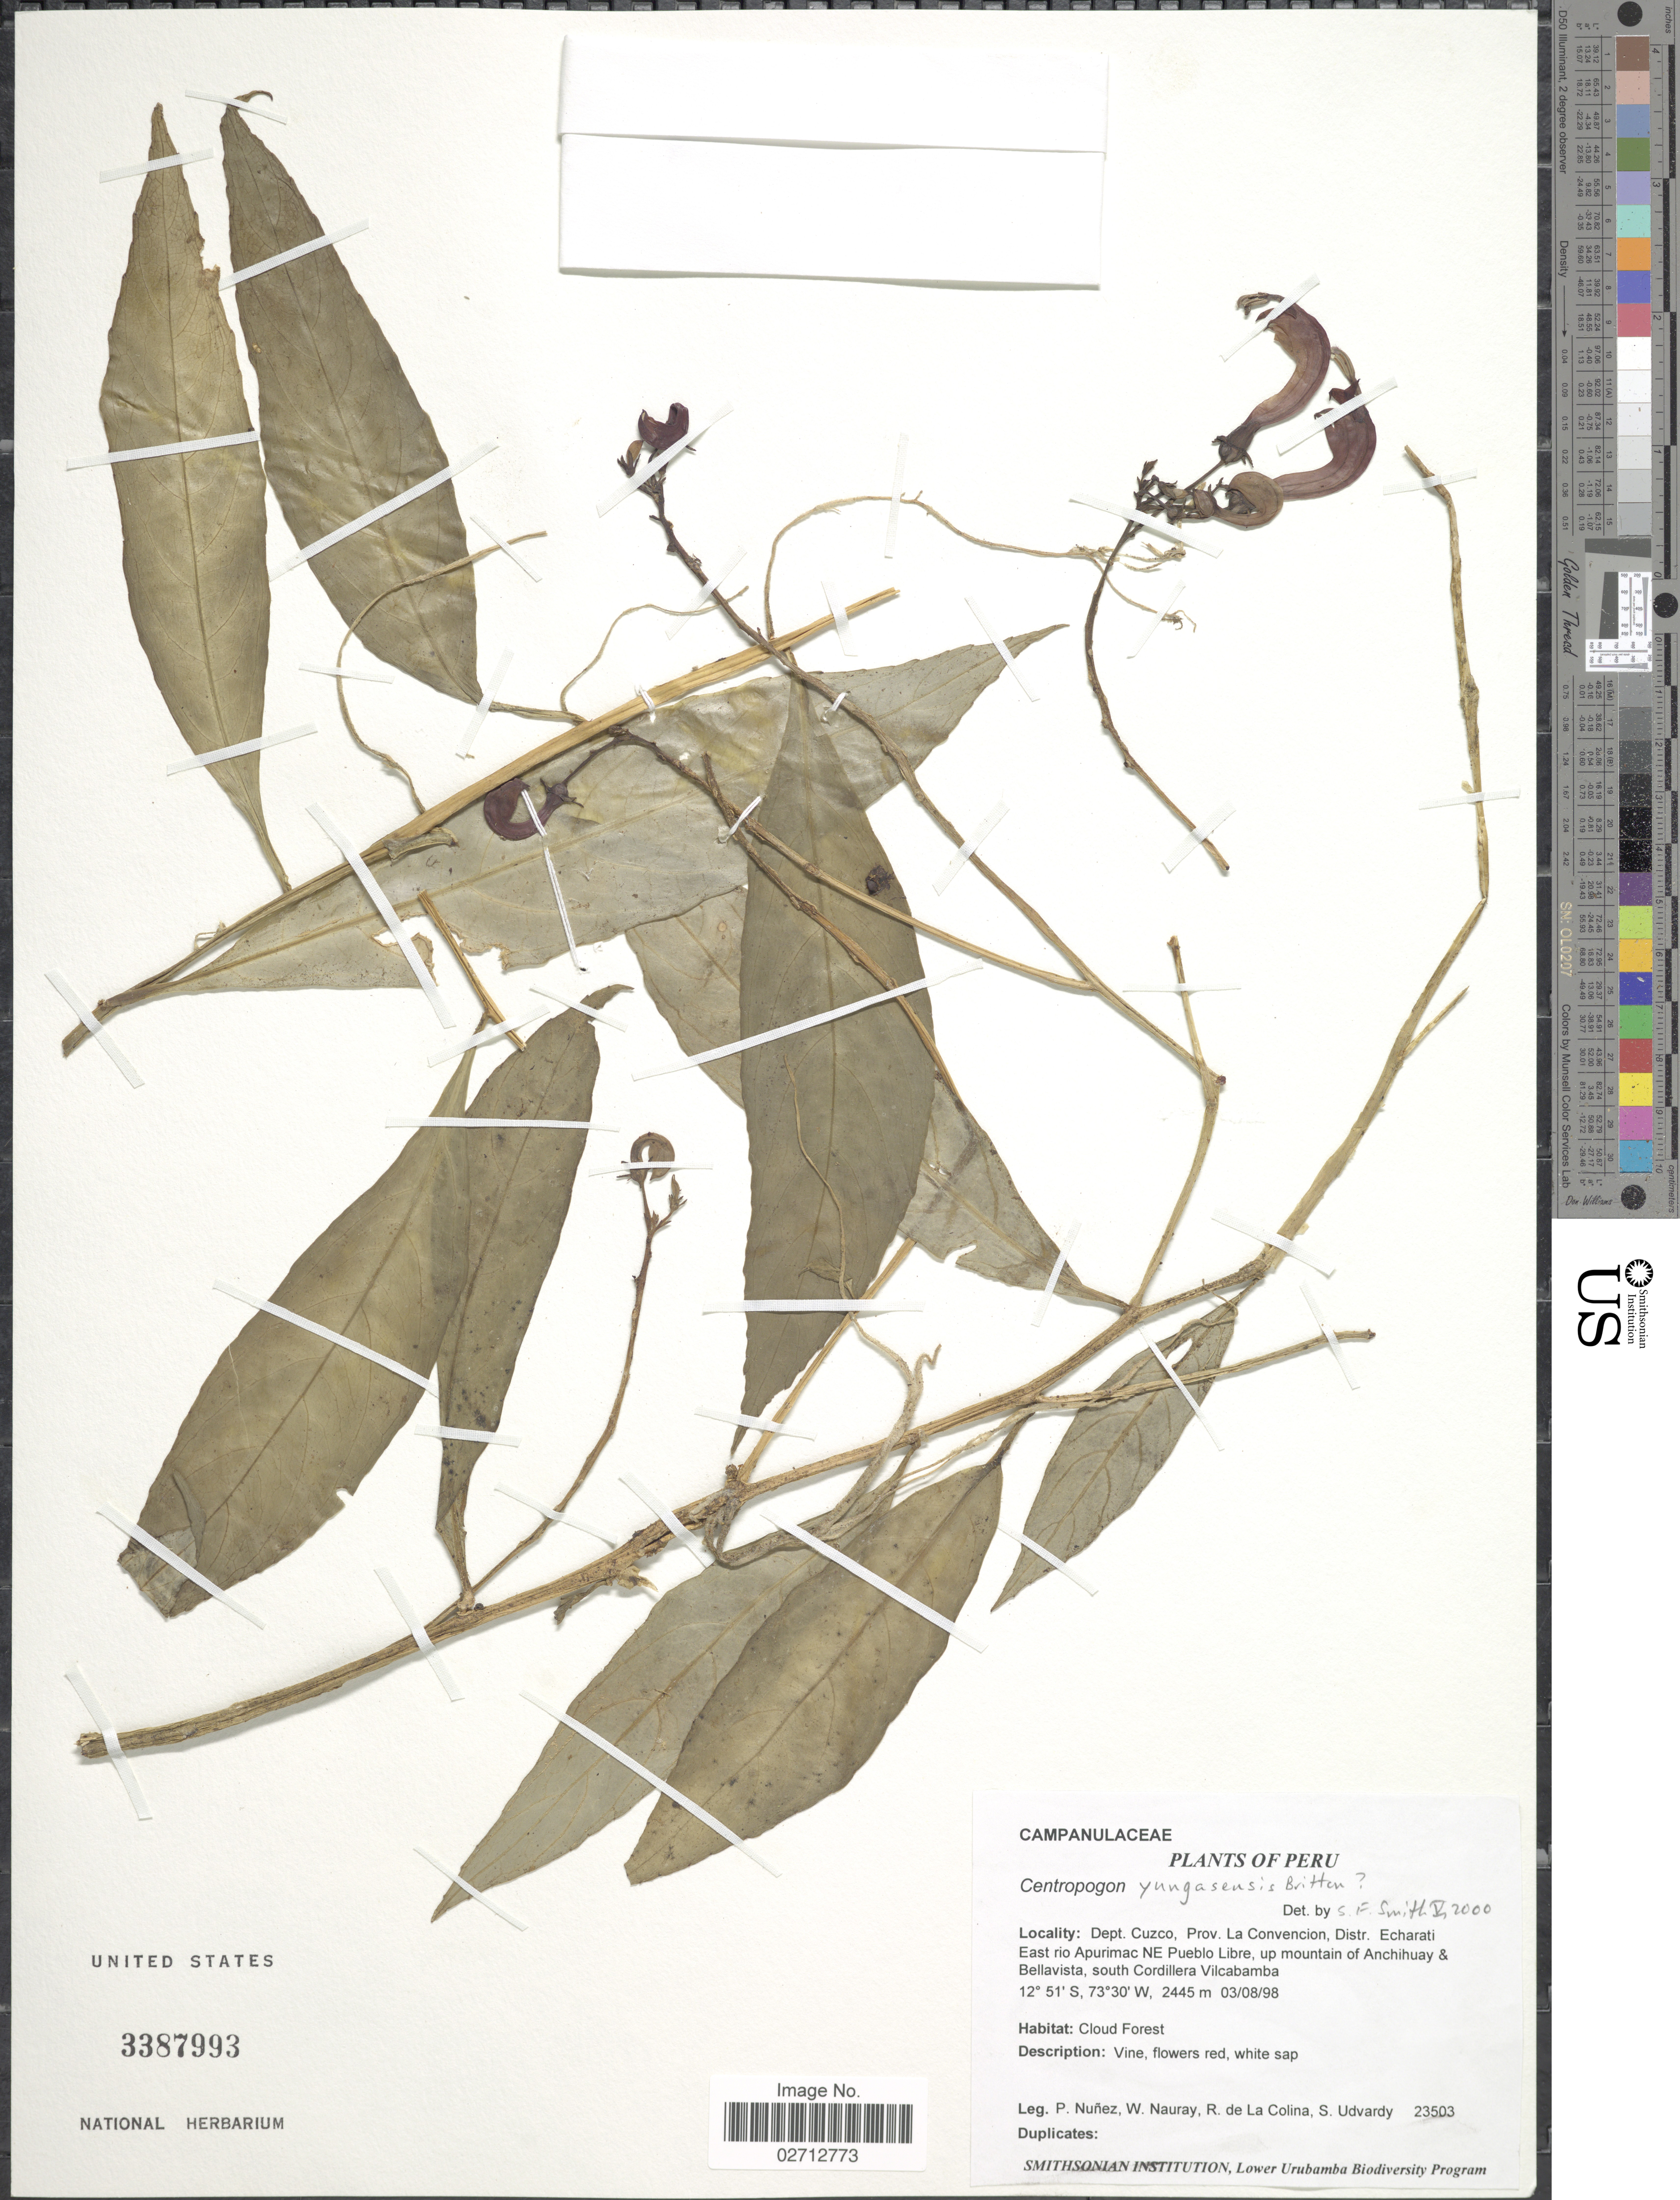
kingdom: Plantae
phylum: Tracheophyta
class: Magnoliopsida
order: Asterales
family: Campanulaceae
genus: Centropogon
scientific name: Centropogon yungasensis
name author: Britton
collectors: P. Nuñez V., W. Nauray, R. Colina & S. Udvardy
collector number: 23503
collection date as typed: Transcribed d/m/y: 3/8/98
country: Peru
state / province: Cusco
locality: Prov. La Convencion, Distr. Echarati East rio Apurimac NE Pueblo Libre, up mountain of Anchihuay & Bellavista, south Cordillera Vilcabamba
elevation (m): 2445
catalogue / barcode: US 3387993